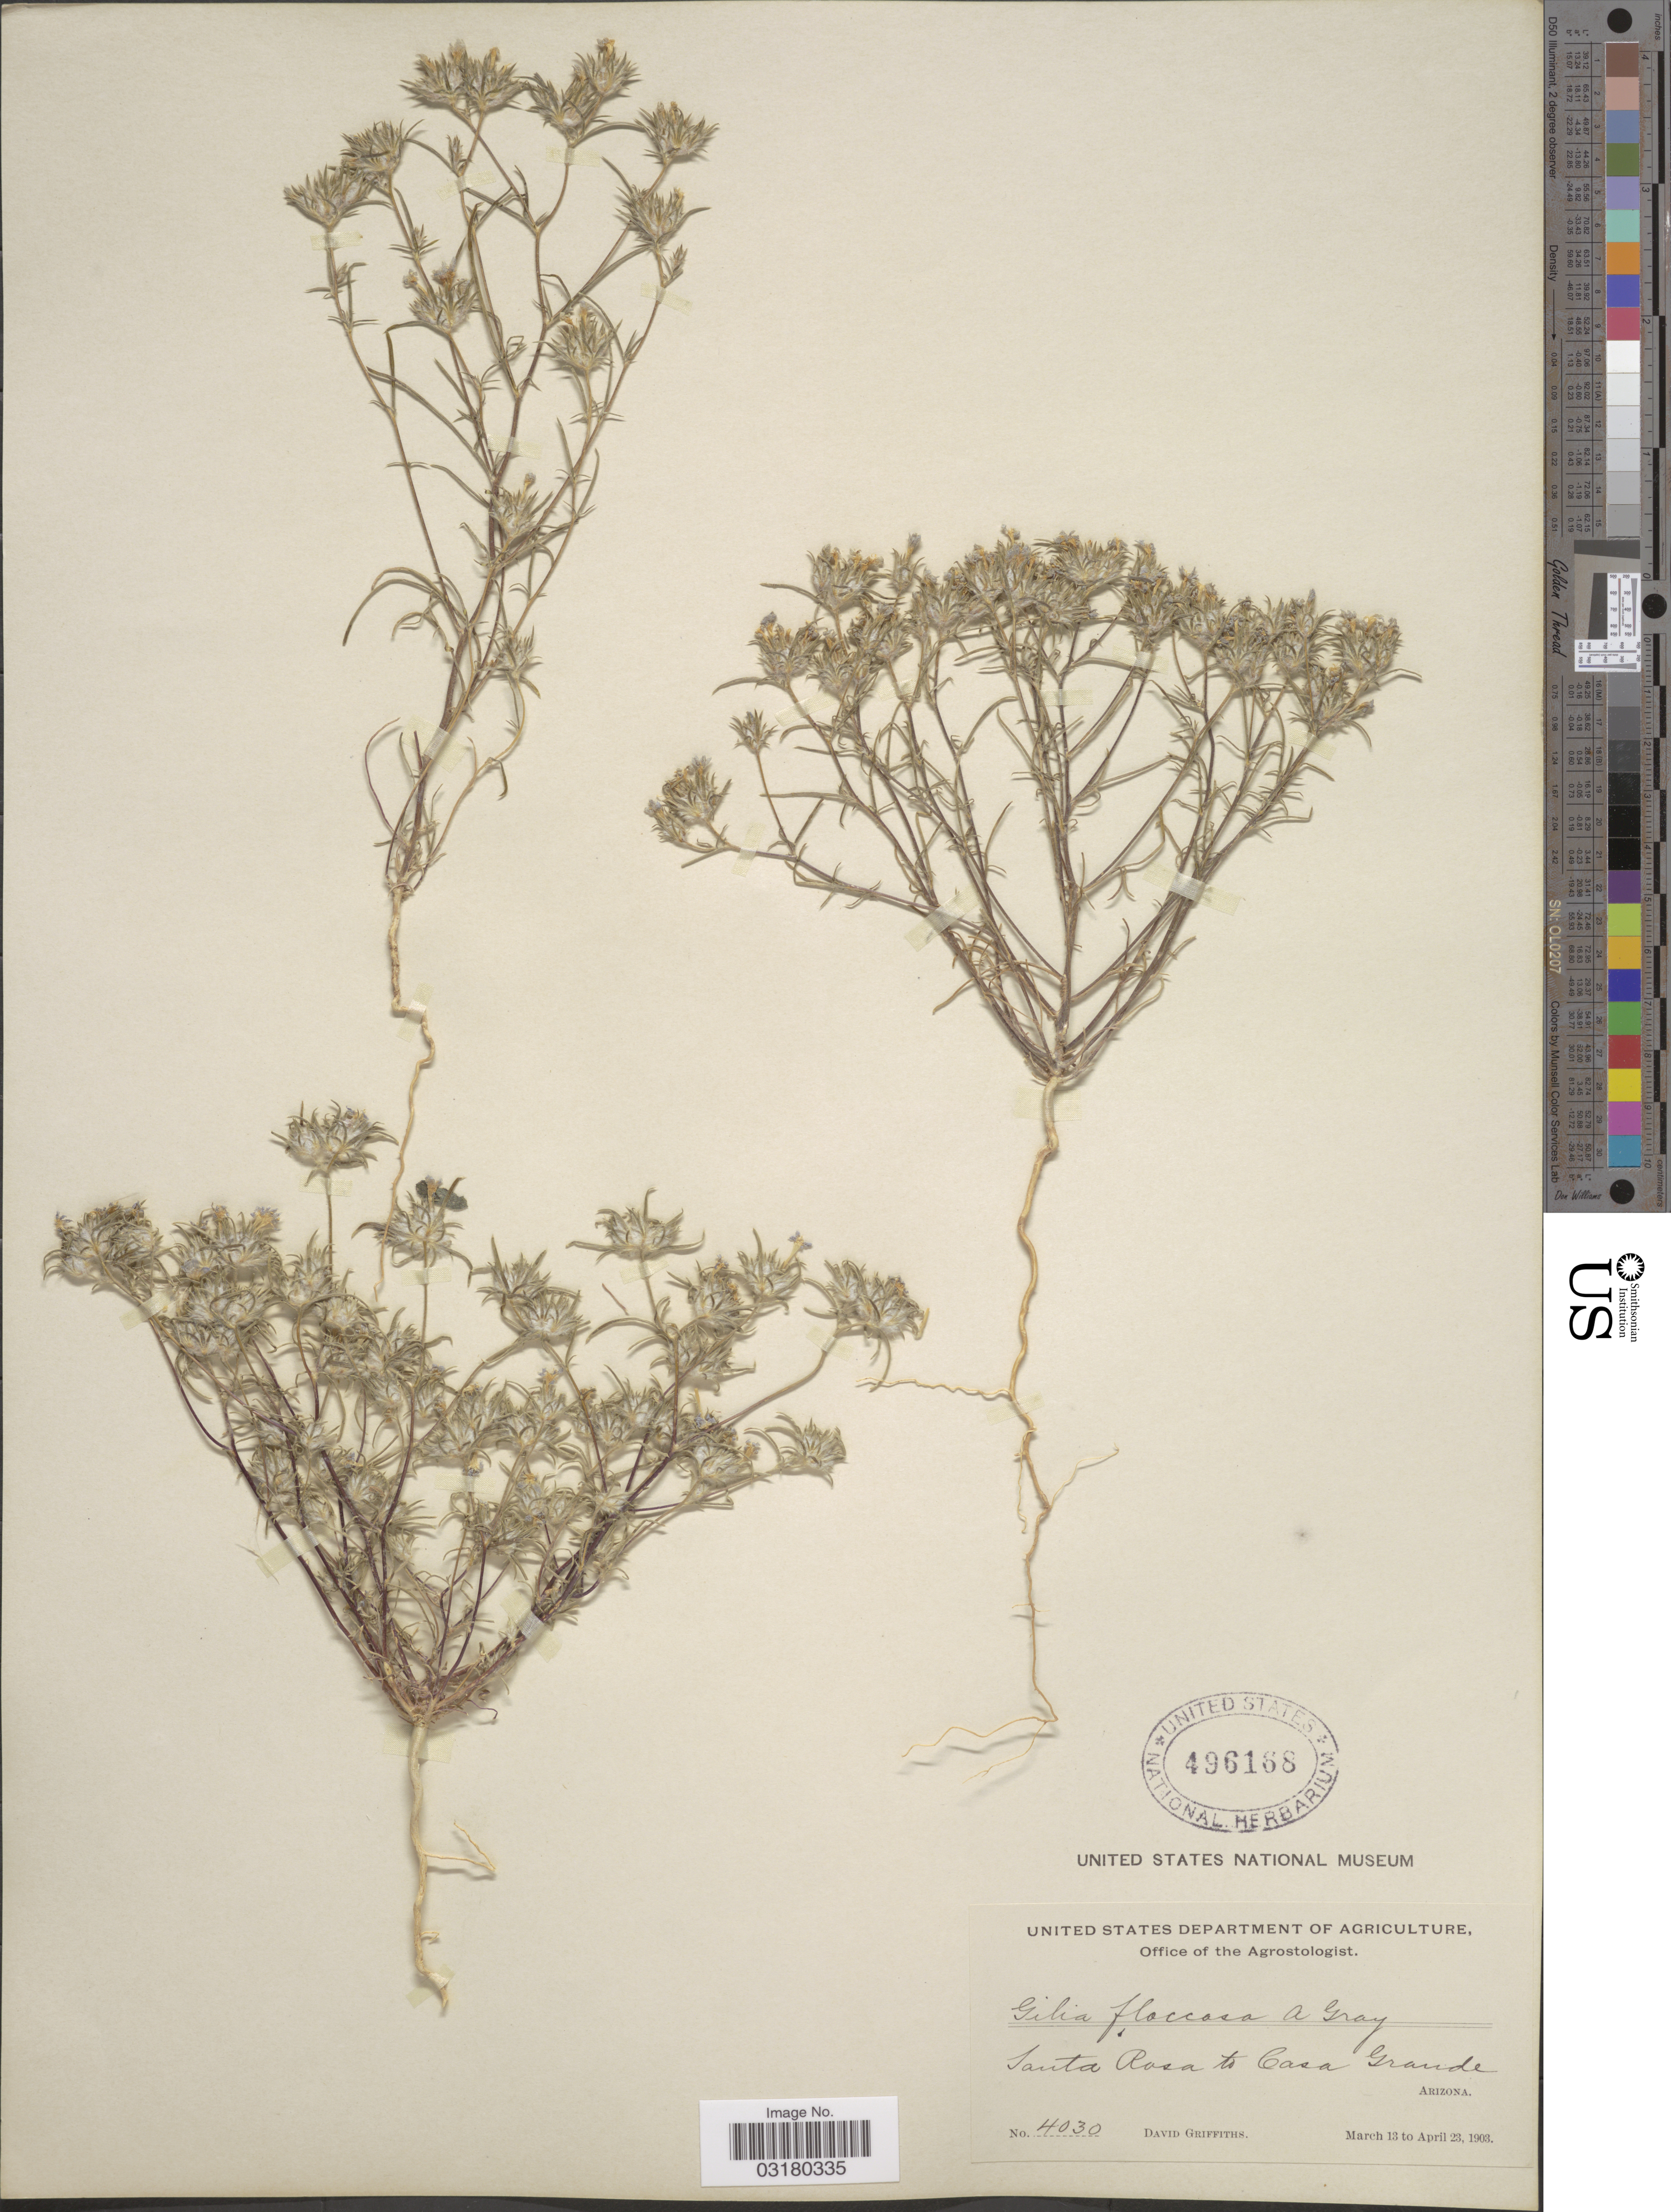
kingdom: Plantae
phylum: Tracheophyta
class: Magnoliopsida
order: Ericales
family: Polemoniaceae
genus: Eriastrum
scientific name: Eriastrum diffusum subsp. diffusum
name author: (A. Gray) H. Mason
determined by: Strong, Mark T., (BOT), Smithsonian Institution - National Museum of Natural History (UNITED STATES)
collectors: D. Griffiths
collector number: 4030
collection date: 1903-03-13/1903-04-23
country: United States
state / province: Arizona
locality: Santa Rosa to Casa Grande.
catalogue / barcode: US 496168